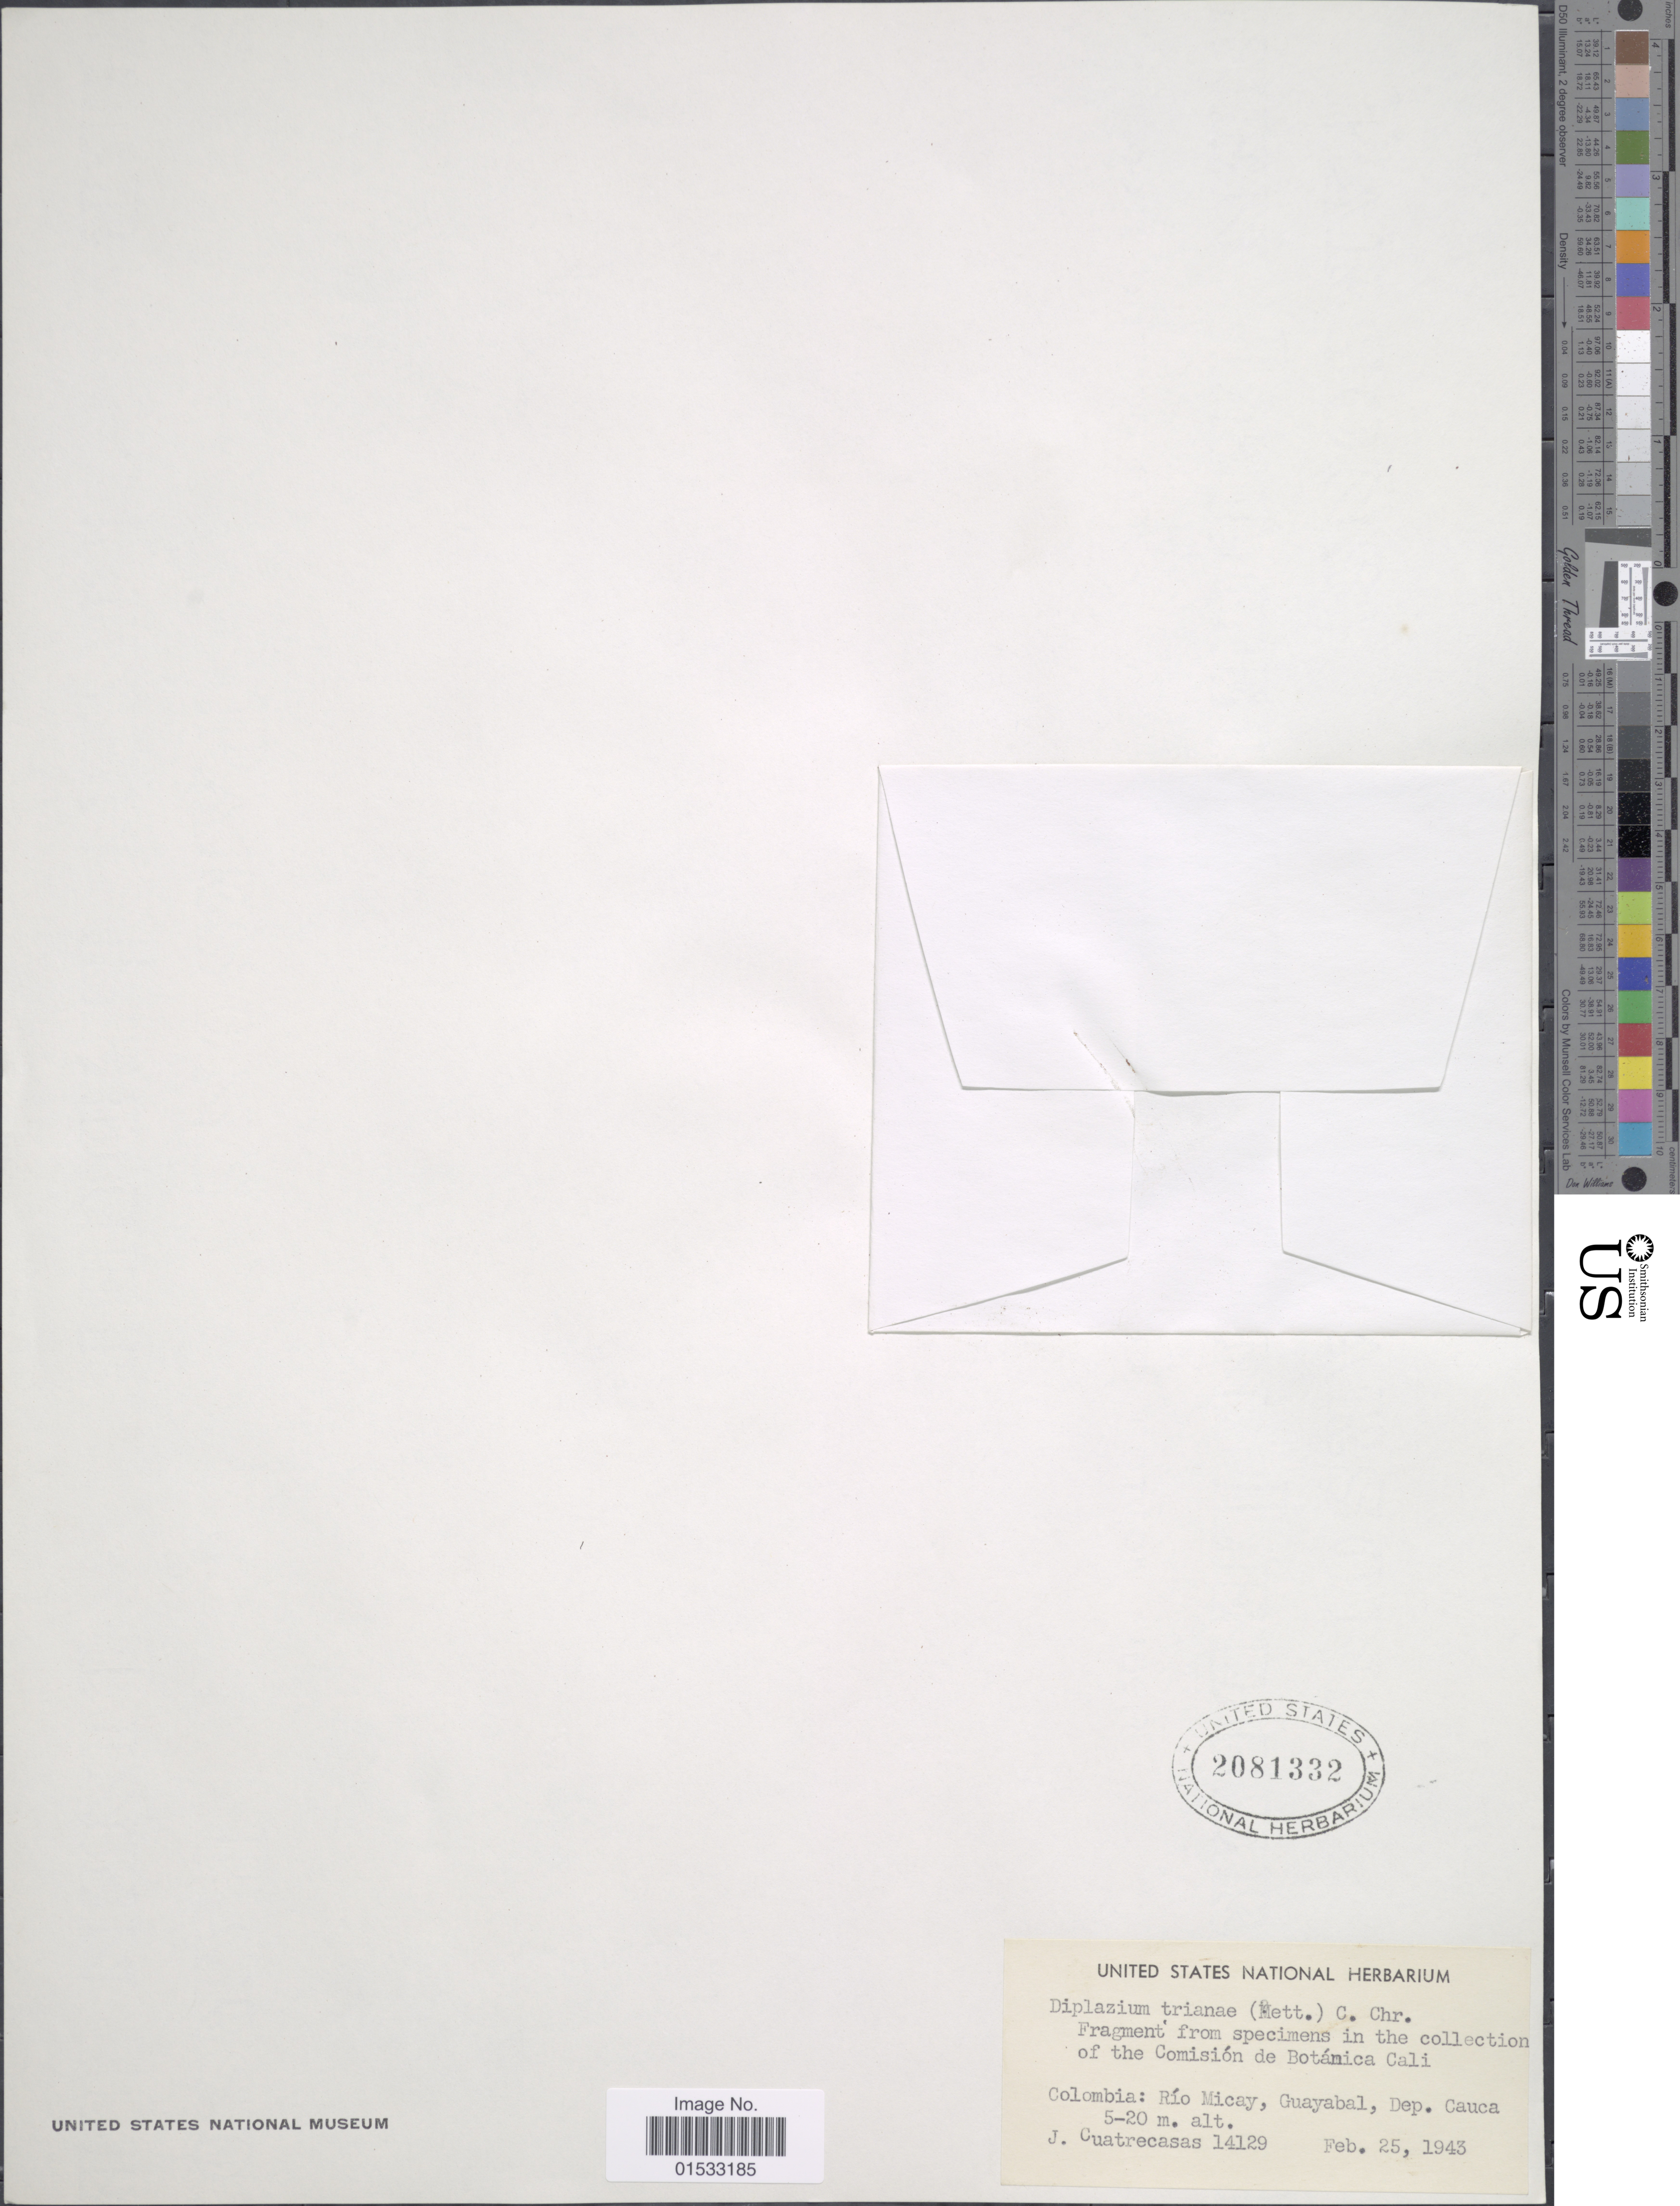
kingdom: Plantae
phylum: Tracheophyta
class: Polypodiopsida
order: Polypodiales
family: Athyriaceae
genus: Diplazium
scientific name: Diplazium trianae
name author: (Mett.) C. Chr.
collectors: J. Cuatrecasas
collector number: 14129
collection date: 1943-02-25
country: Colombia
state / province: Cauca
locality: Río Micay, Guayabal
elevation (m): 5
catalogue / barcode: US 2081332